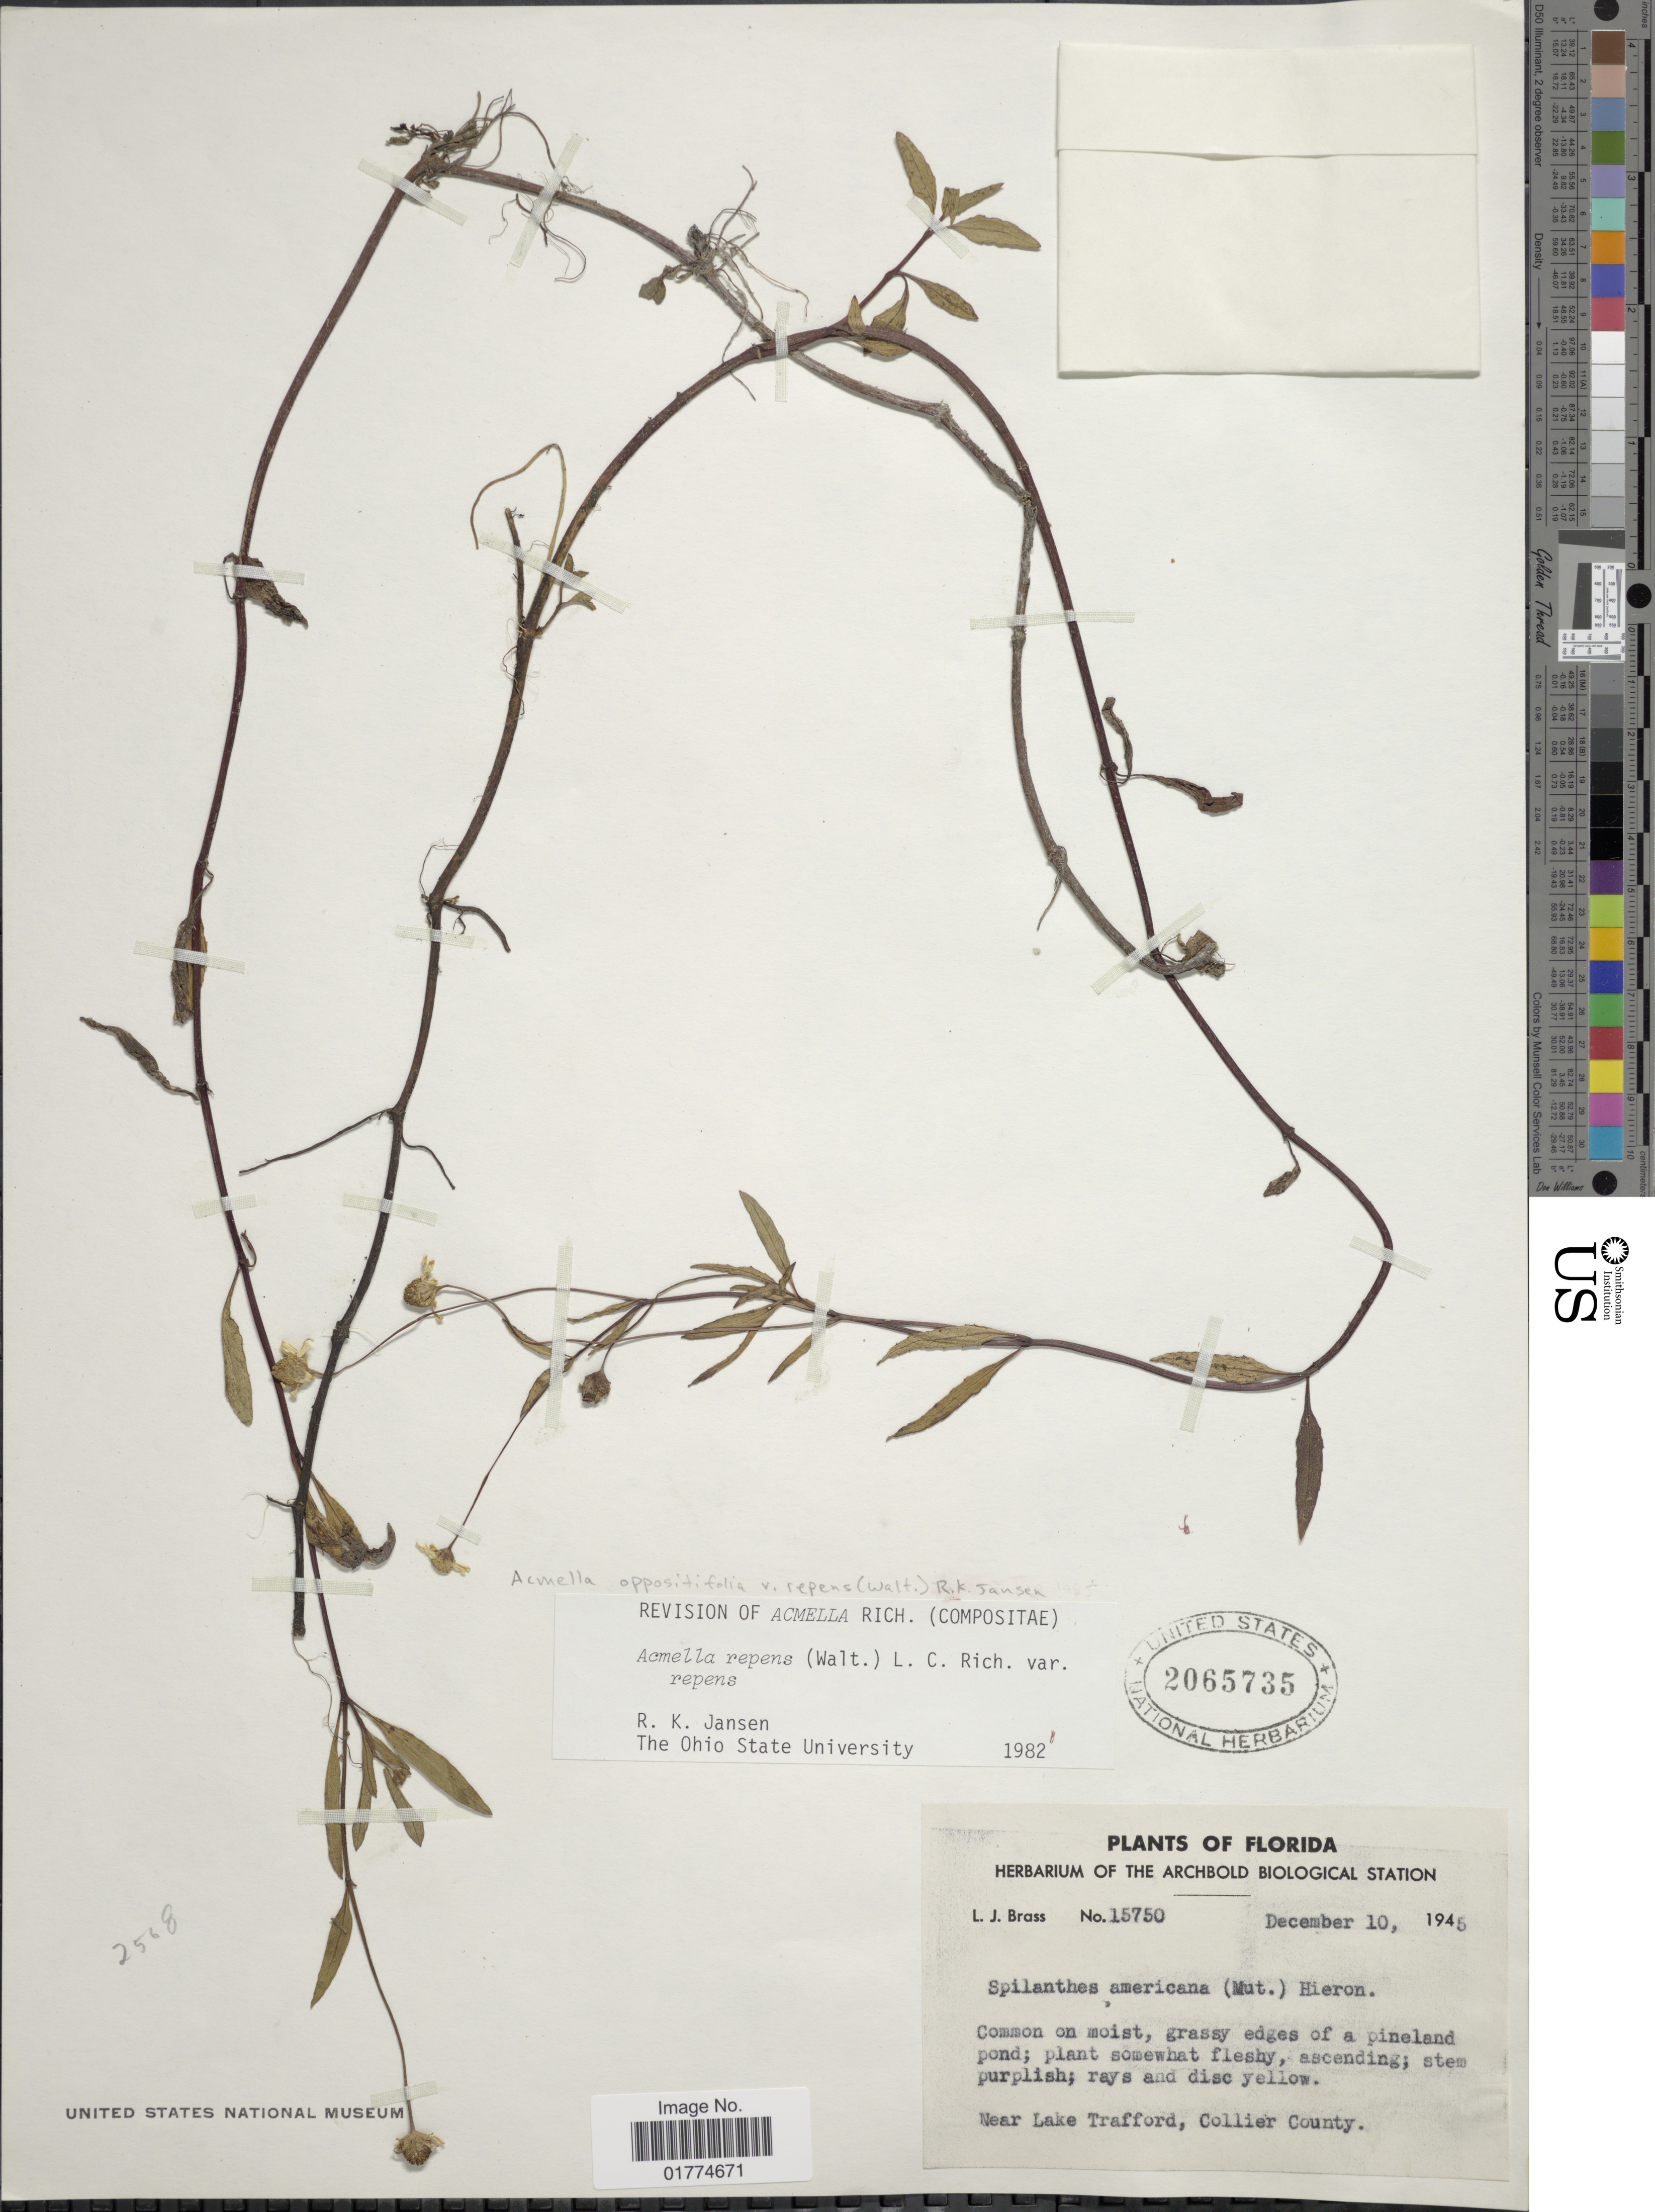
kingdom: Plantae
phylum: Tracheophyta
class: Magnoliopsida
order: Asterales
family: Asteraceae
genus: Acmella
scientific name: Acmella oppositifolia var. repens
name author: (Walter) R.K. Jansen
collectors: L. J. Brass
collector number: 15750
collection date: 1945-12-10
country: United States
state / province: Florida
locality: Near Lake Trafford, Collier County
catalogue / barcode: US 2065735